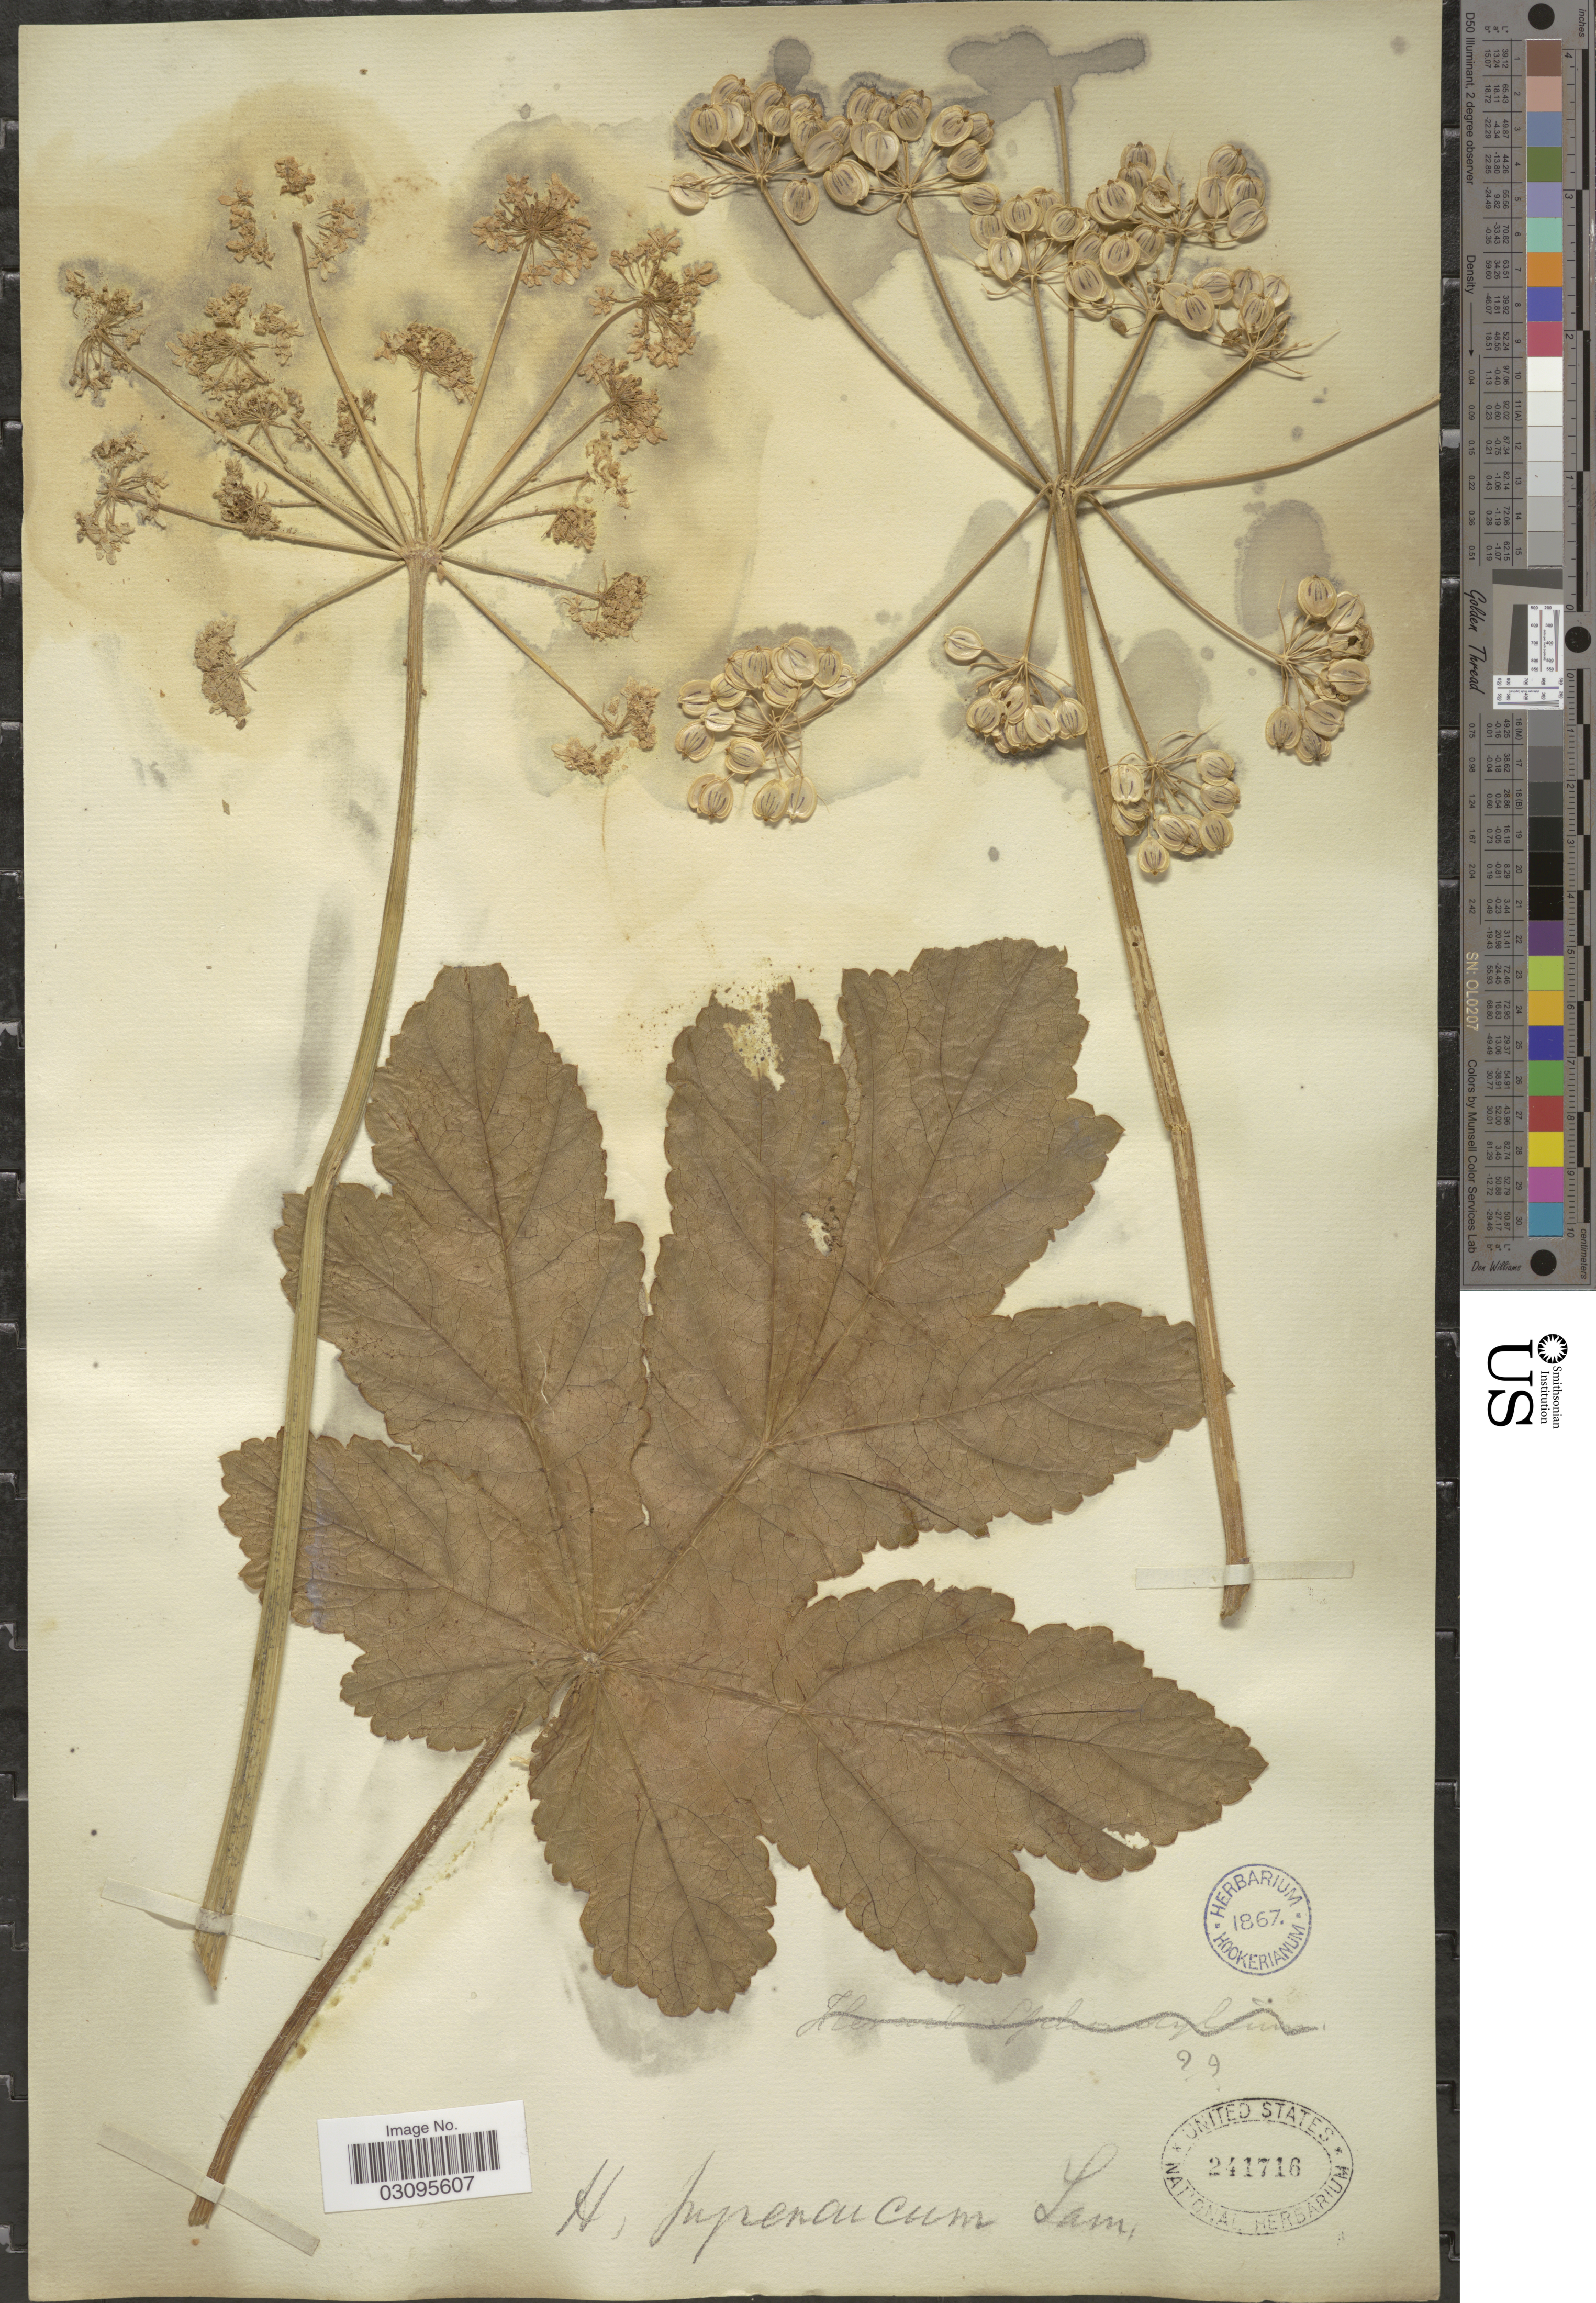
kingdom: Plantae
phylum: Tracheophyta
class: Magnoliopsida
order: Apiales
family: Apiaceae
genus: Heracleum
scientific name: Heracleum pyrenaicum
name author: Lam.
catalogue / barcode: US 241716